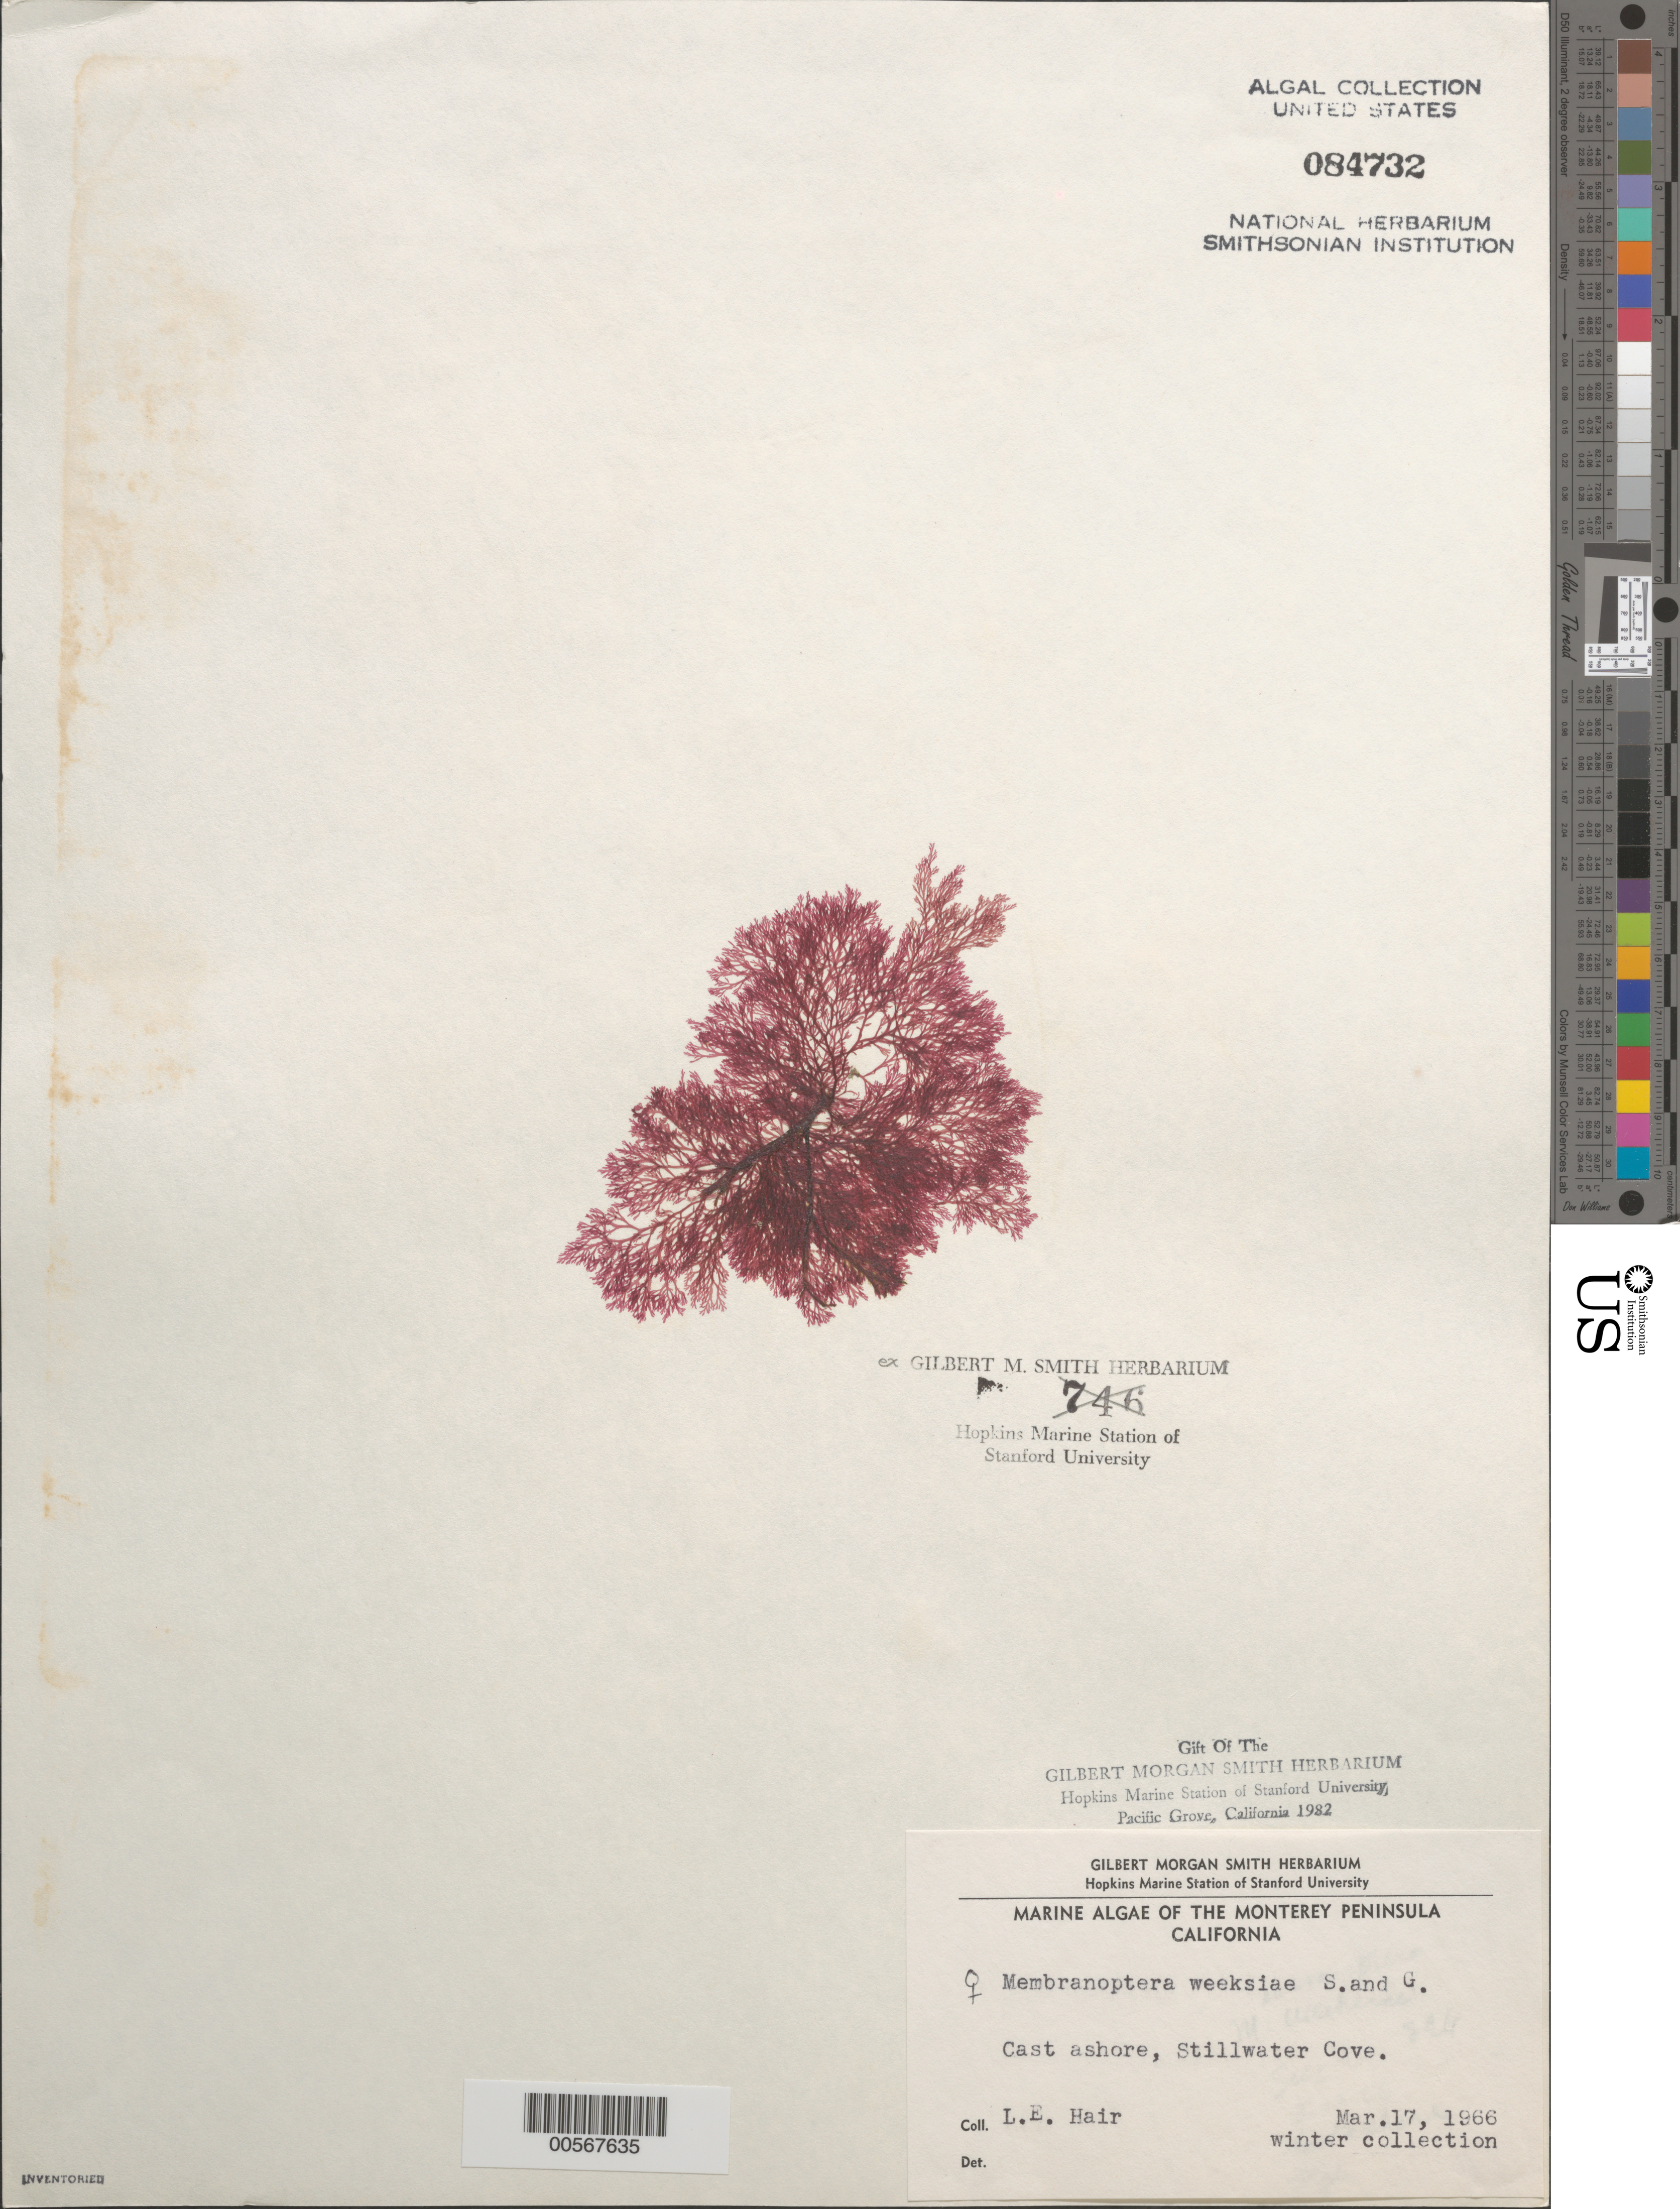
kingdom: Plantae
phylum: Rhodophyta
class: Florideophyceae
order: Ceramiales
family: Delesseriaceae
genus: Membranoptera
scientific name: Membranoptera weeksiae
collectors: L. Hair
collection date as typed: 17 Mar 1966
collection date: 1966-03-17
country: United States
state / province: California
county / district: Monterey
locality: Stillwater Cove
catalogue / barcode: US 84732